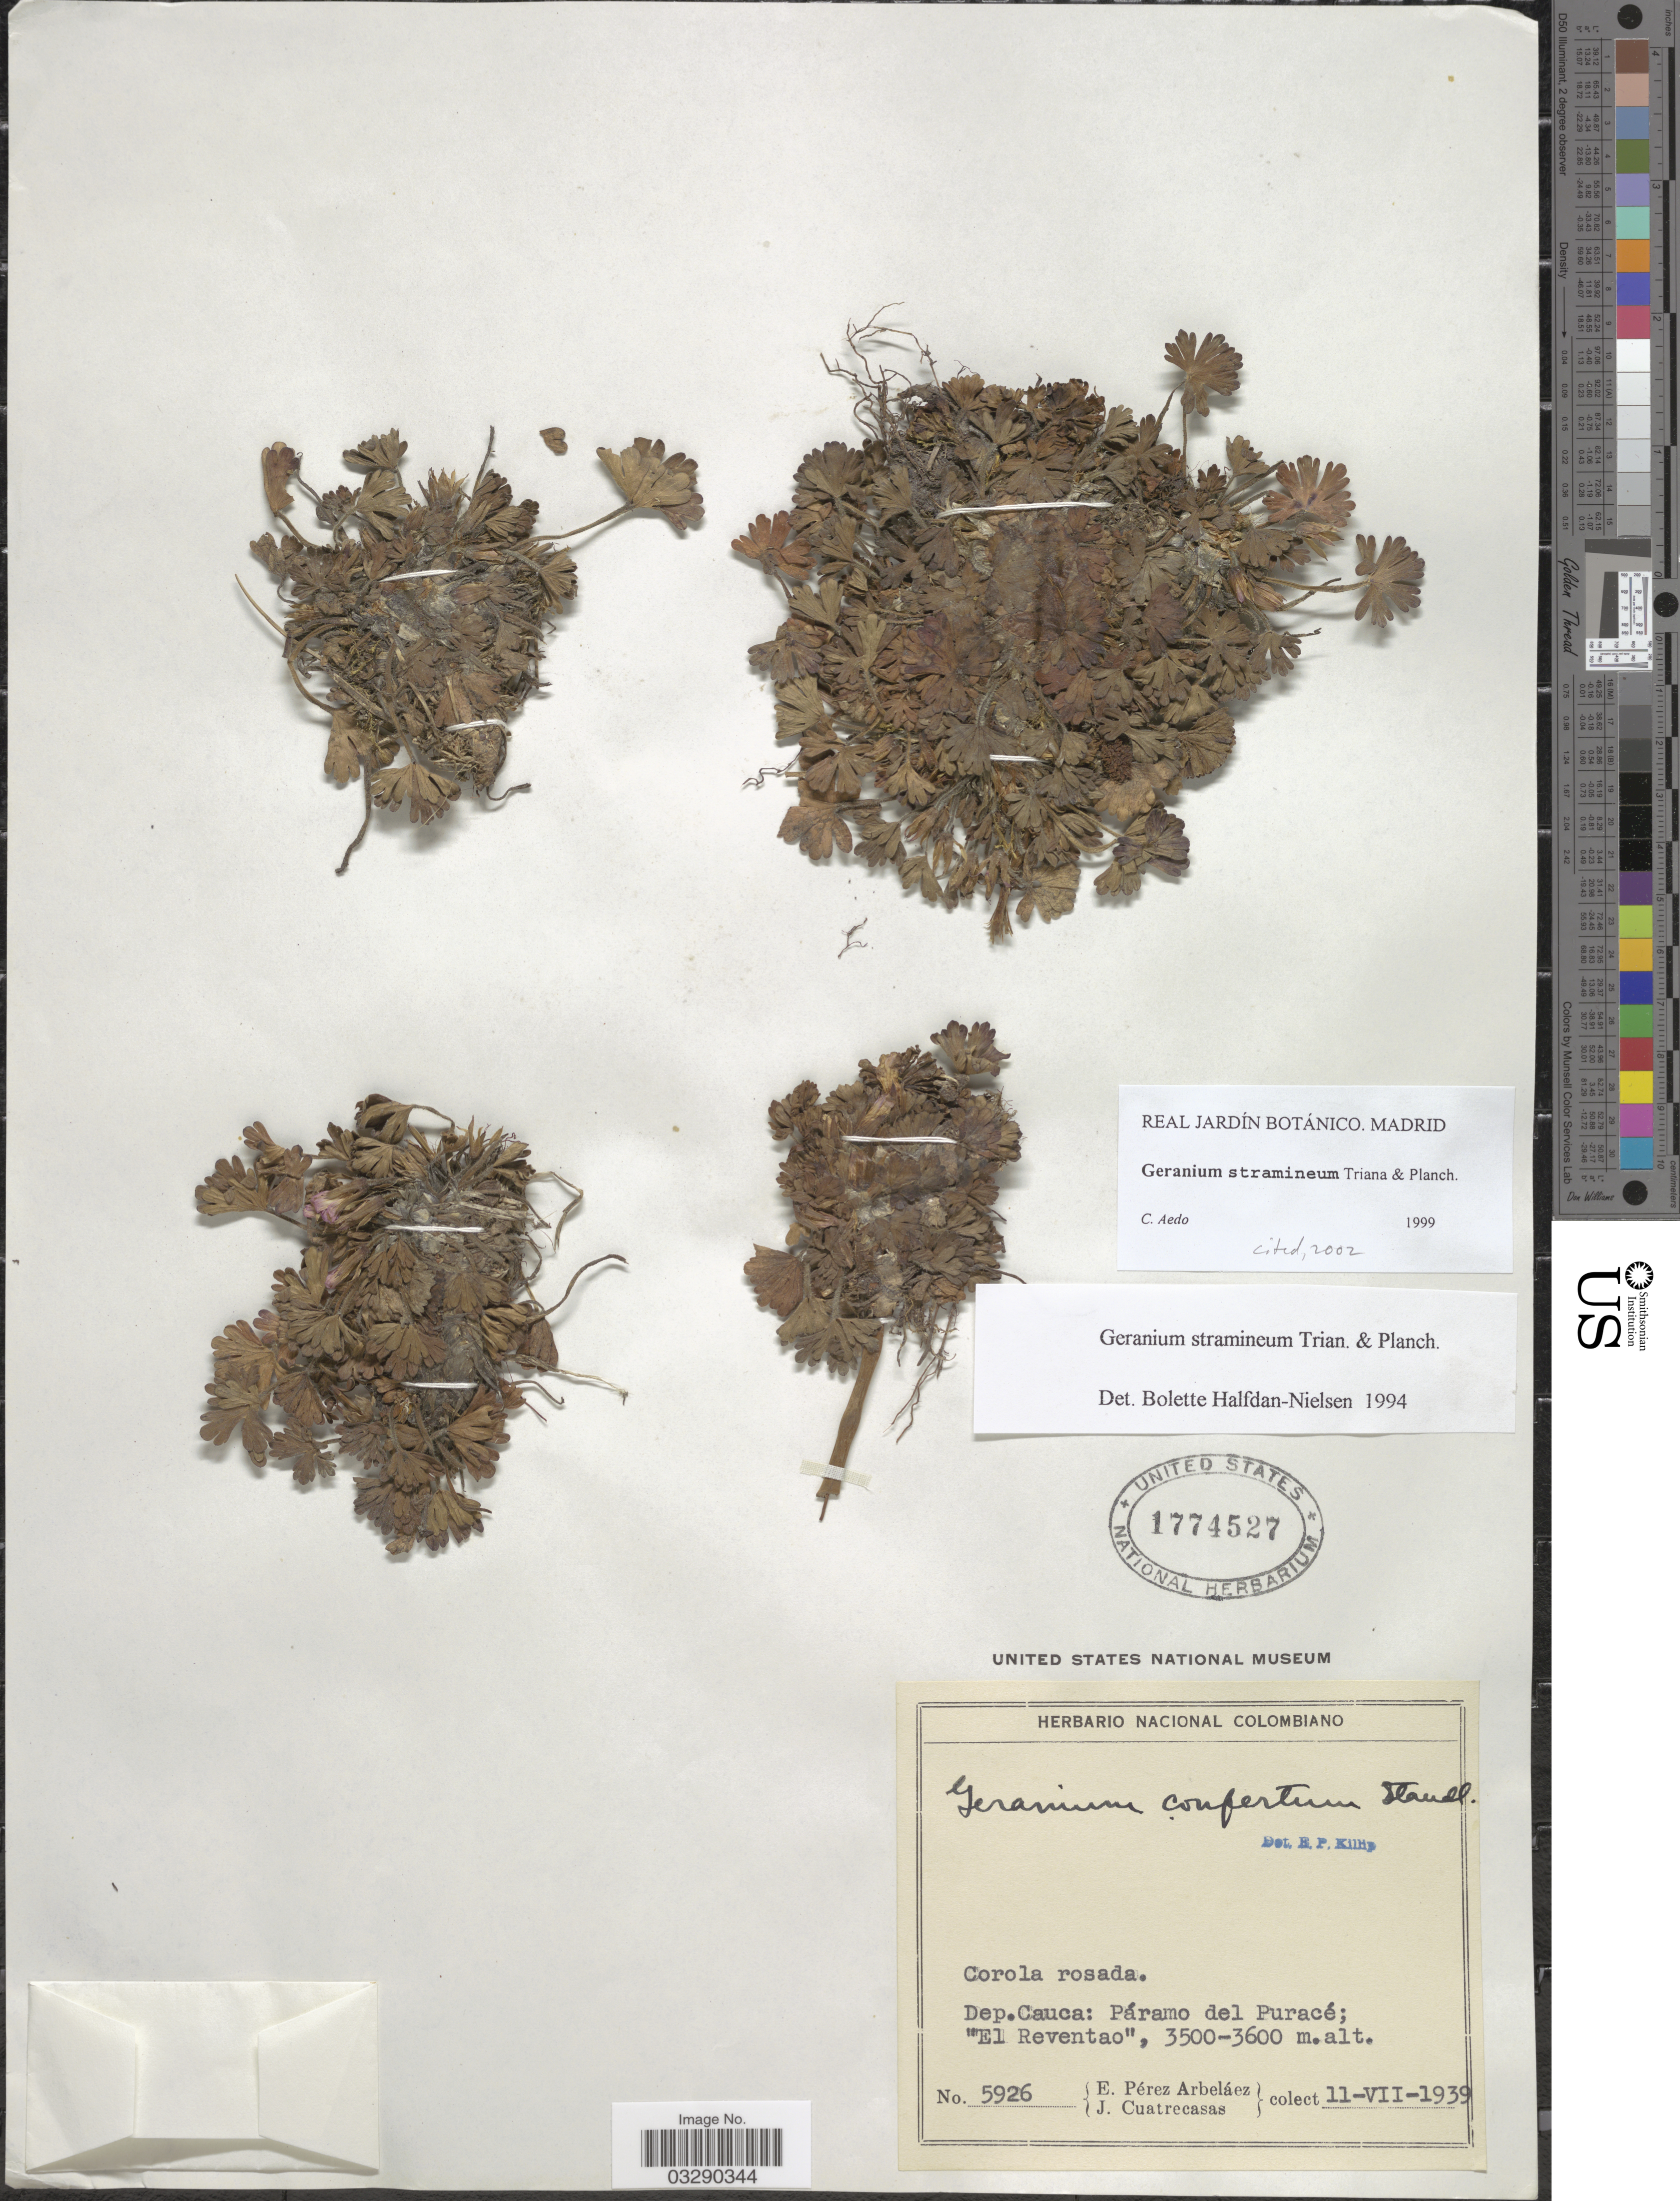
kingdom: Plantae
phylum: Tracheophyta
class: Magnoliopsida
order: Geraniales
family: Geraniaceae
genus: Geranium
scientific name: Geranium stramineum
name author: Triana & Planch.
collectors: E. Pérez Arbeláez & J. Cuatrecasas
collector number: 5926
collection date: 1939-07-11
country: Colombia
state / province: Cauca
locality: Dep. Cauca: Páramo del Puracé; "El Reventao".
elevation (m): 3500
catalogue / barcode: US 1774527